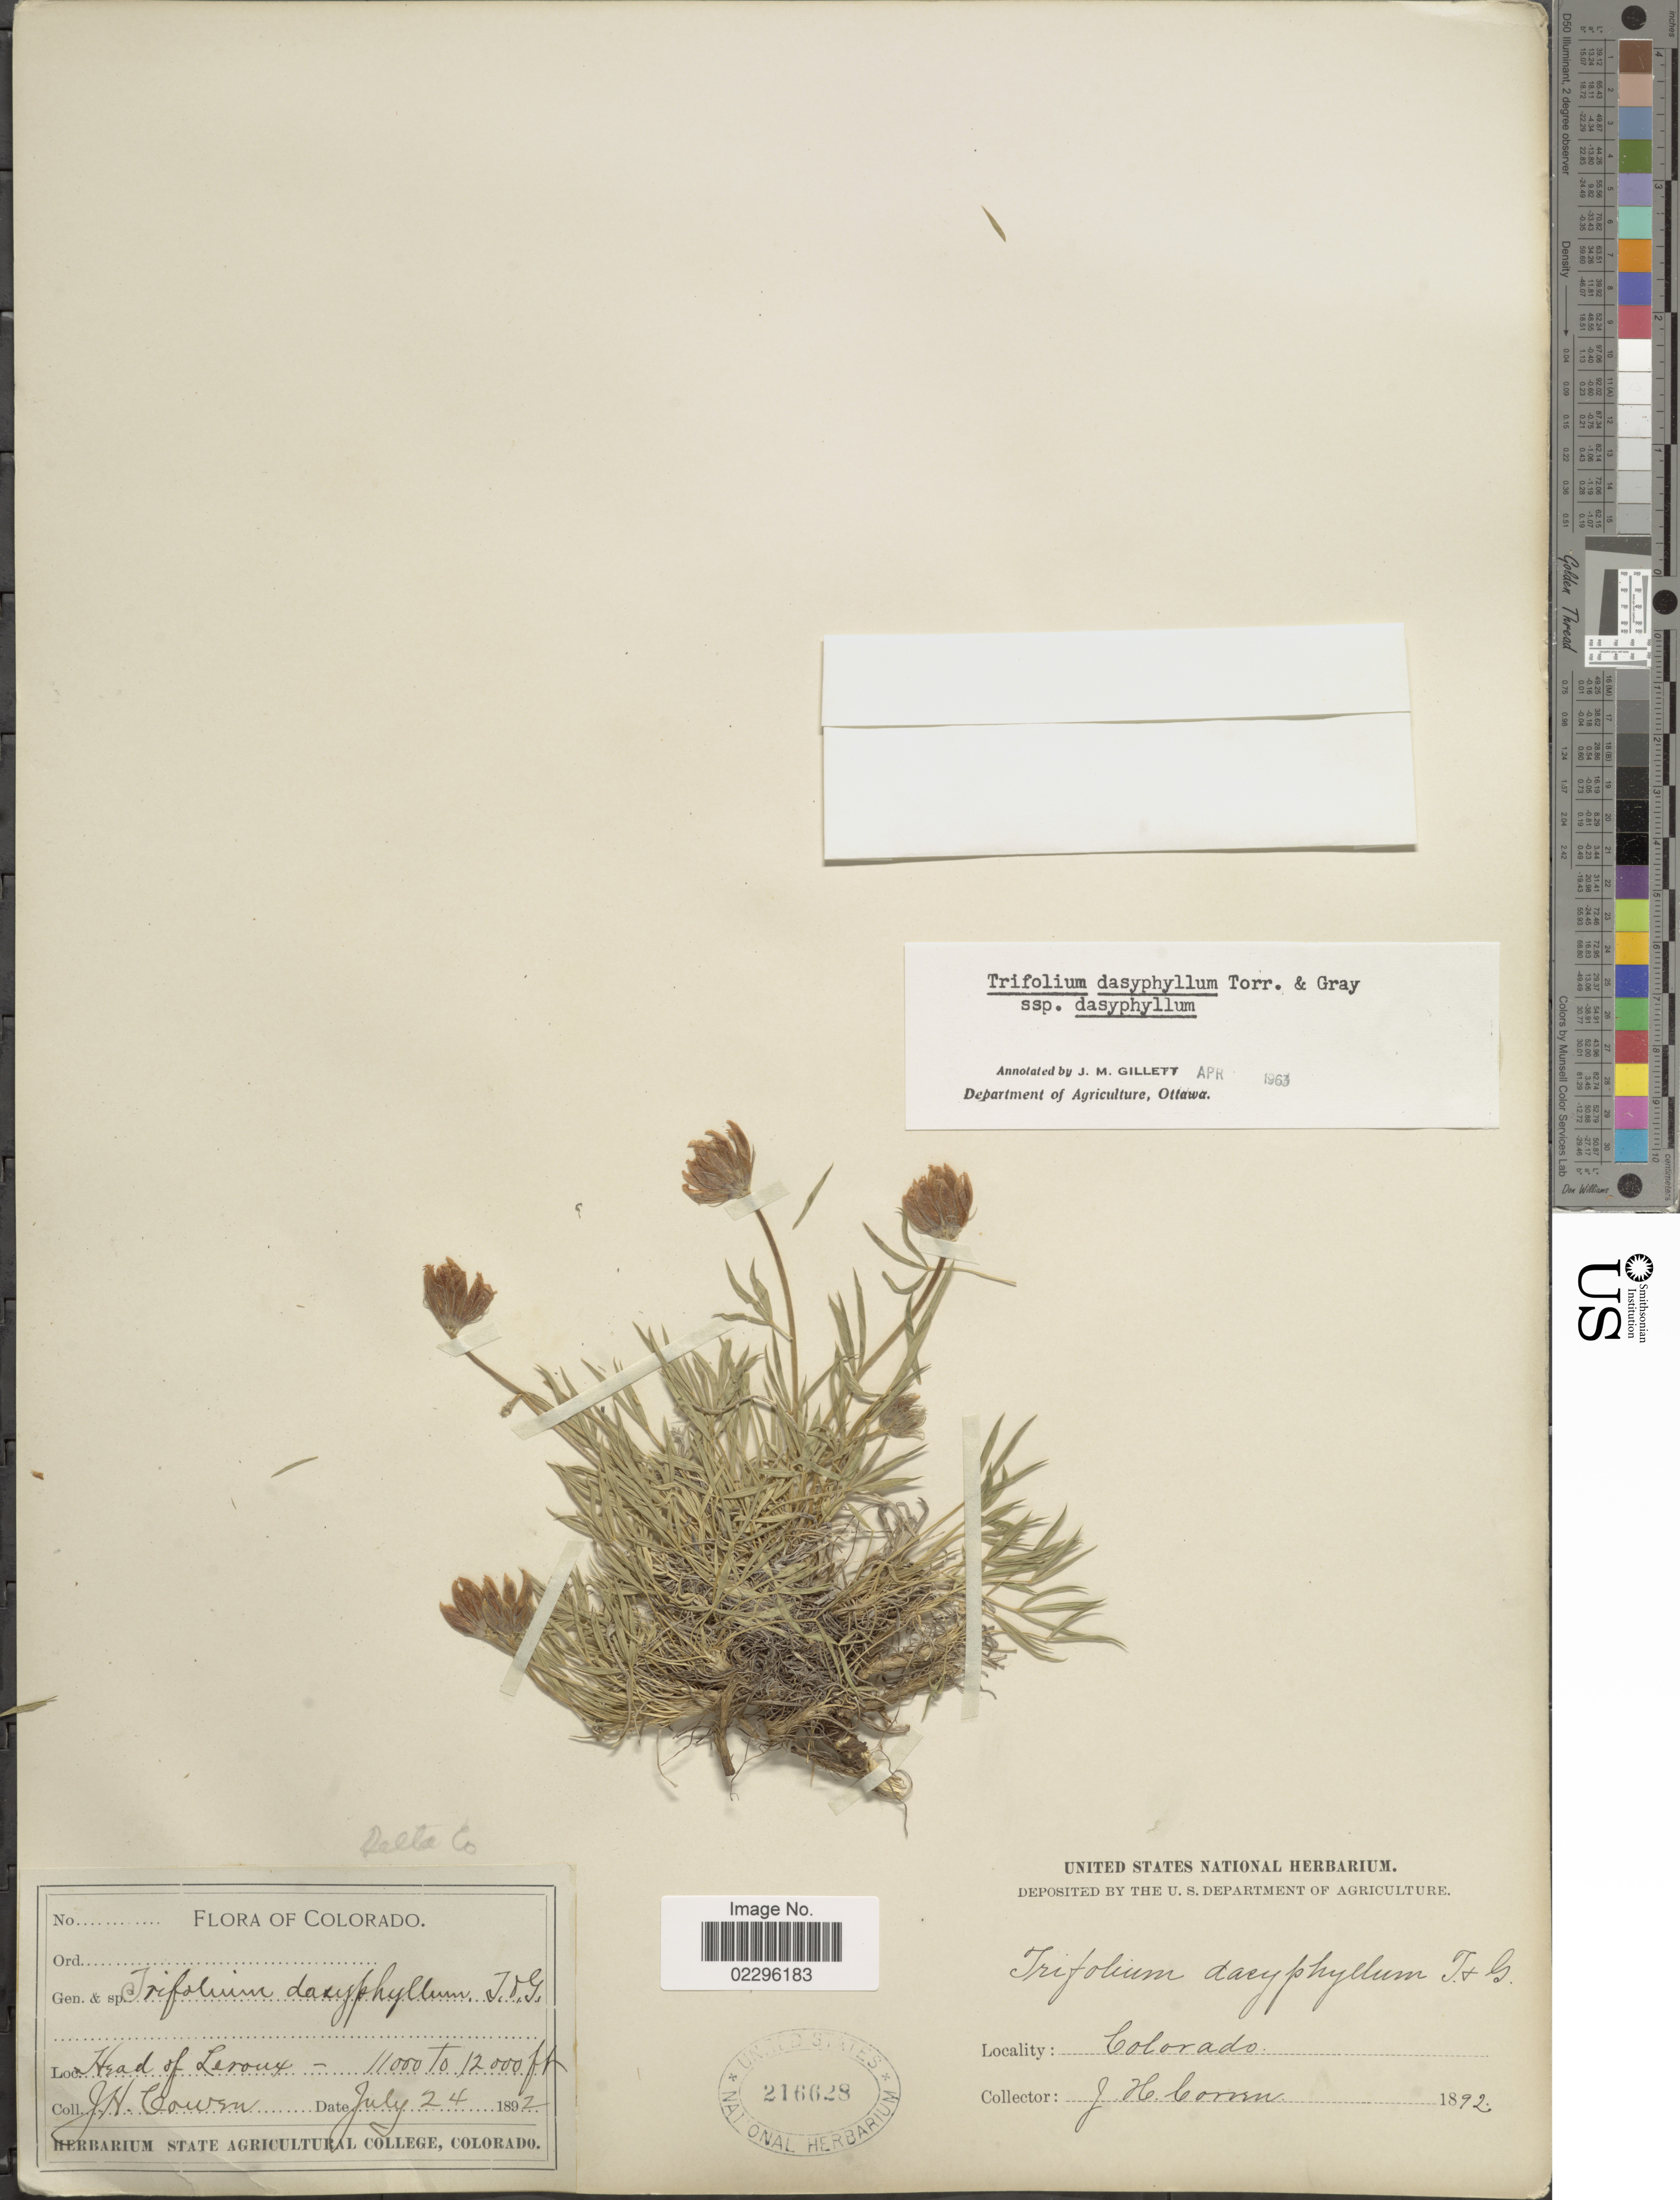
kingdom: Plantae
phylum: Tracheophyta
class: Magnoliopsida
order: Fabales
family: Fabaceae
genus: Trifolium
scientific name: Trifolium dasyphyllum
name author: Torr. & A. Gray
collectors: J. H. Cowen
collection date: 1892-07-24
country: United States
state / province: Colorado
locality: Head of Leroux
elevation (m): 3353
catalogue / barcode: US 216628